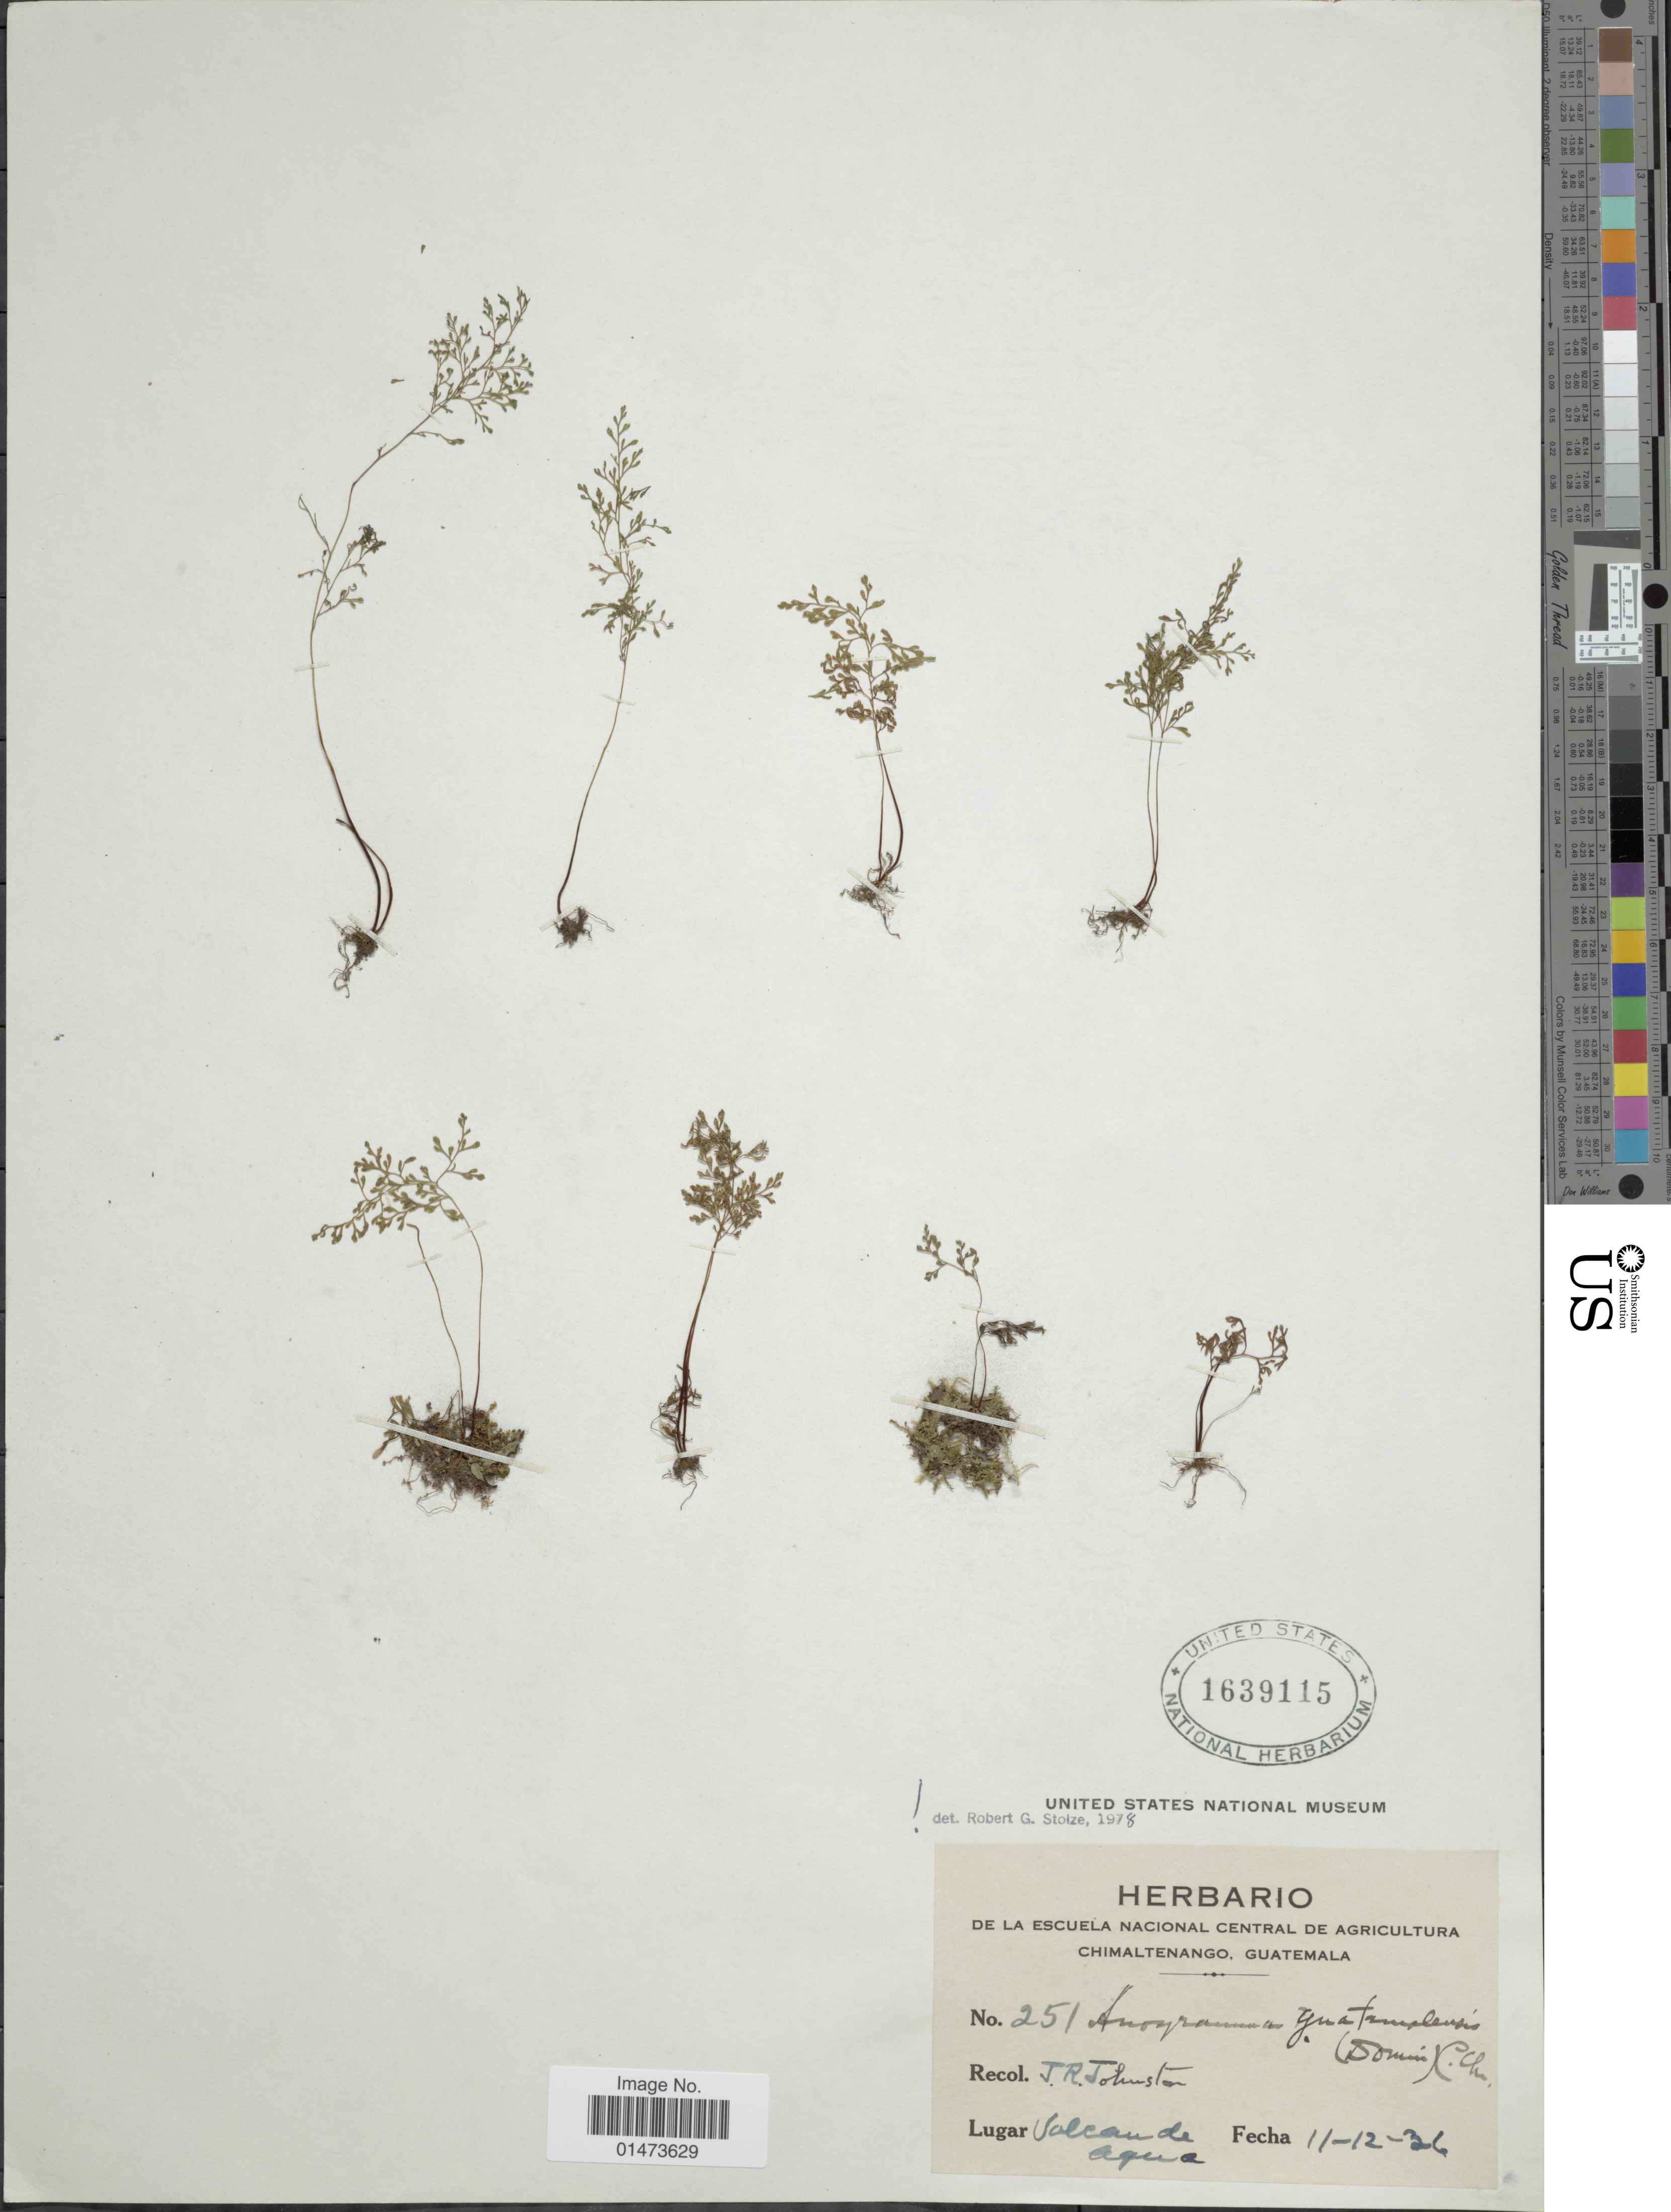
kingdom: Plantae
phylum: Tracheophyta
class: Polypodiopsida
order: Polypodiales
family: Pteridaceae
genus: Anogramma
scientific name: Anogramma guatemalensis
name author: (Domin) C. Chr.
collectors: J. Johnston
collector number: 251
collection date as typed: Transcribed d/m/y: 11/12/36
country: Guatemala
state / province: Chimaltenango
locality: Volcan de agua.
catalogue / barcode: US 1639115